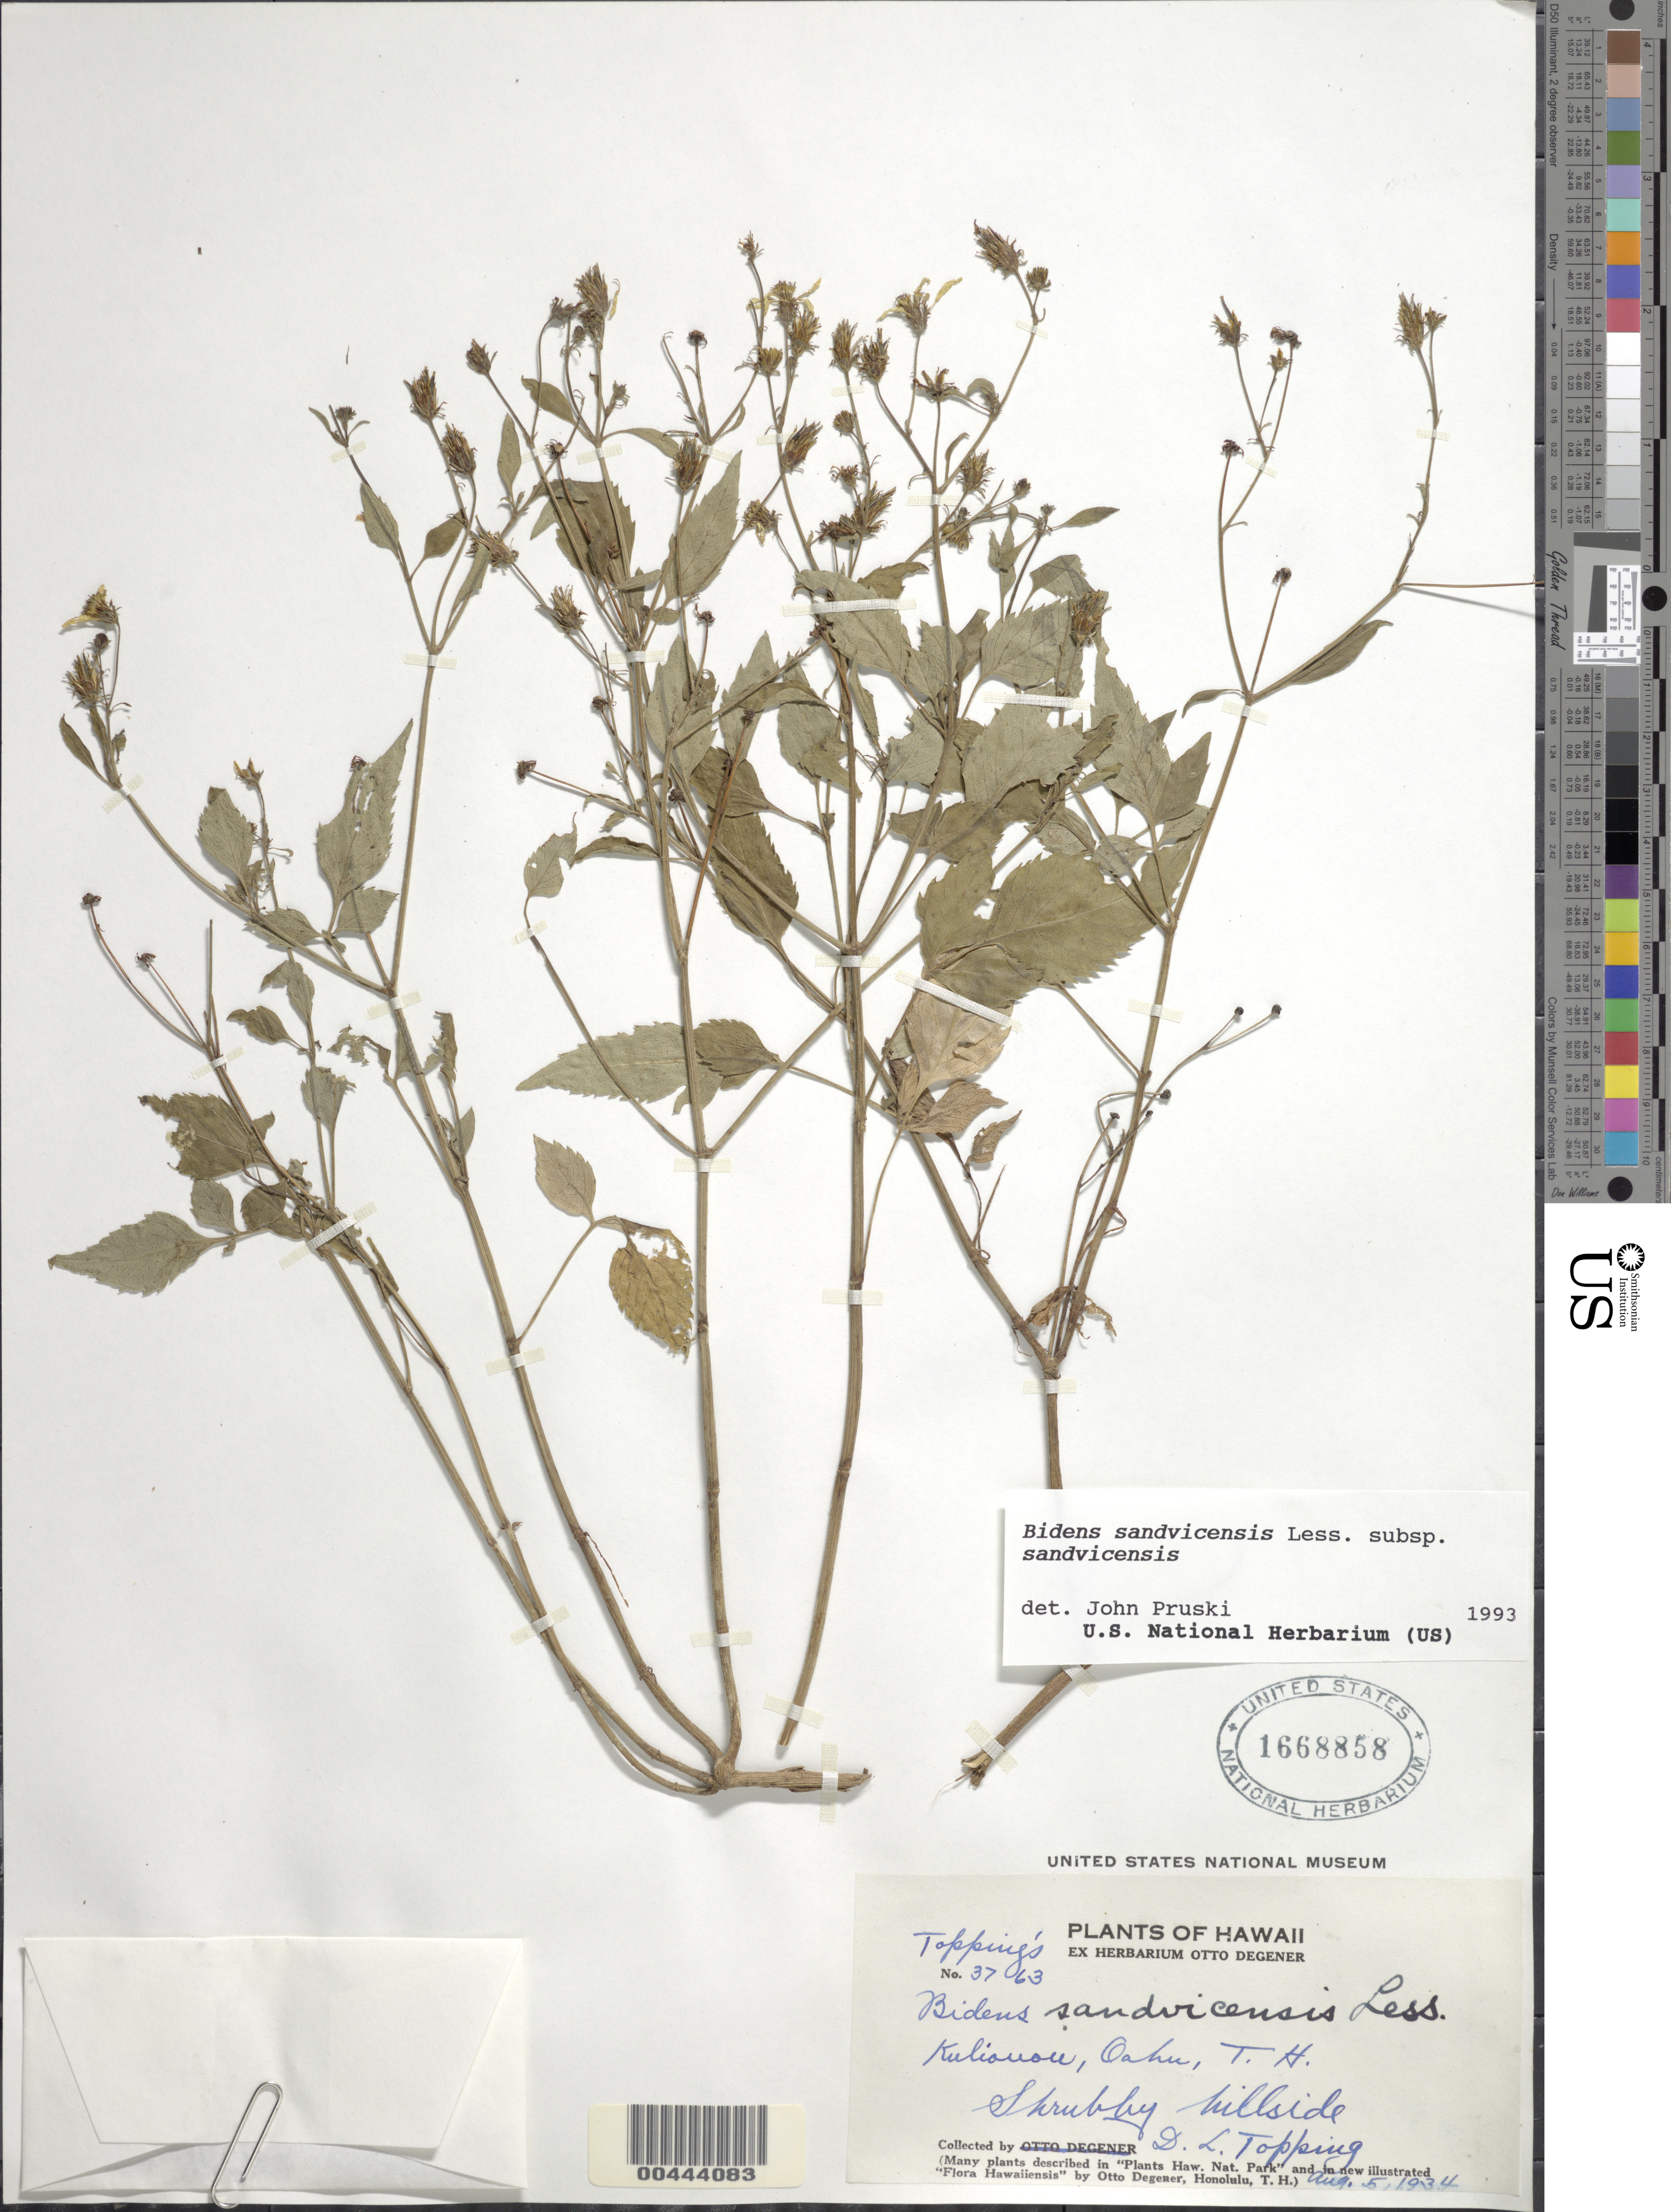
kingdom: Plantae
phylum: Tracheophyta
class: Magnoliopsida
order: Asterales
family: Asteraceae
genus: Bidens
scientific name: Bidens sandvicensis subsp. sandvicensis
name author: Less.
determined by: Pruski, J. F.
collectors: D. L. Topping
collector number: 3763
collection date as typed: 5 Aug 1934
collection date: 1934-08-05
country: United States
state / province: Hawaii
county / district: Honolulu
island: Oahu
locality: Kuliouou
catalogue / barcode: US 1668858